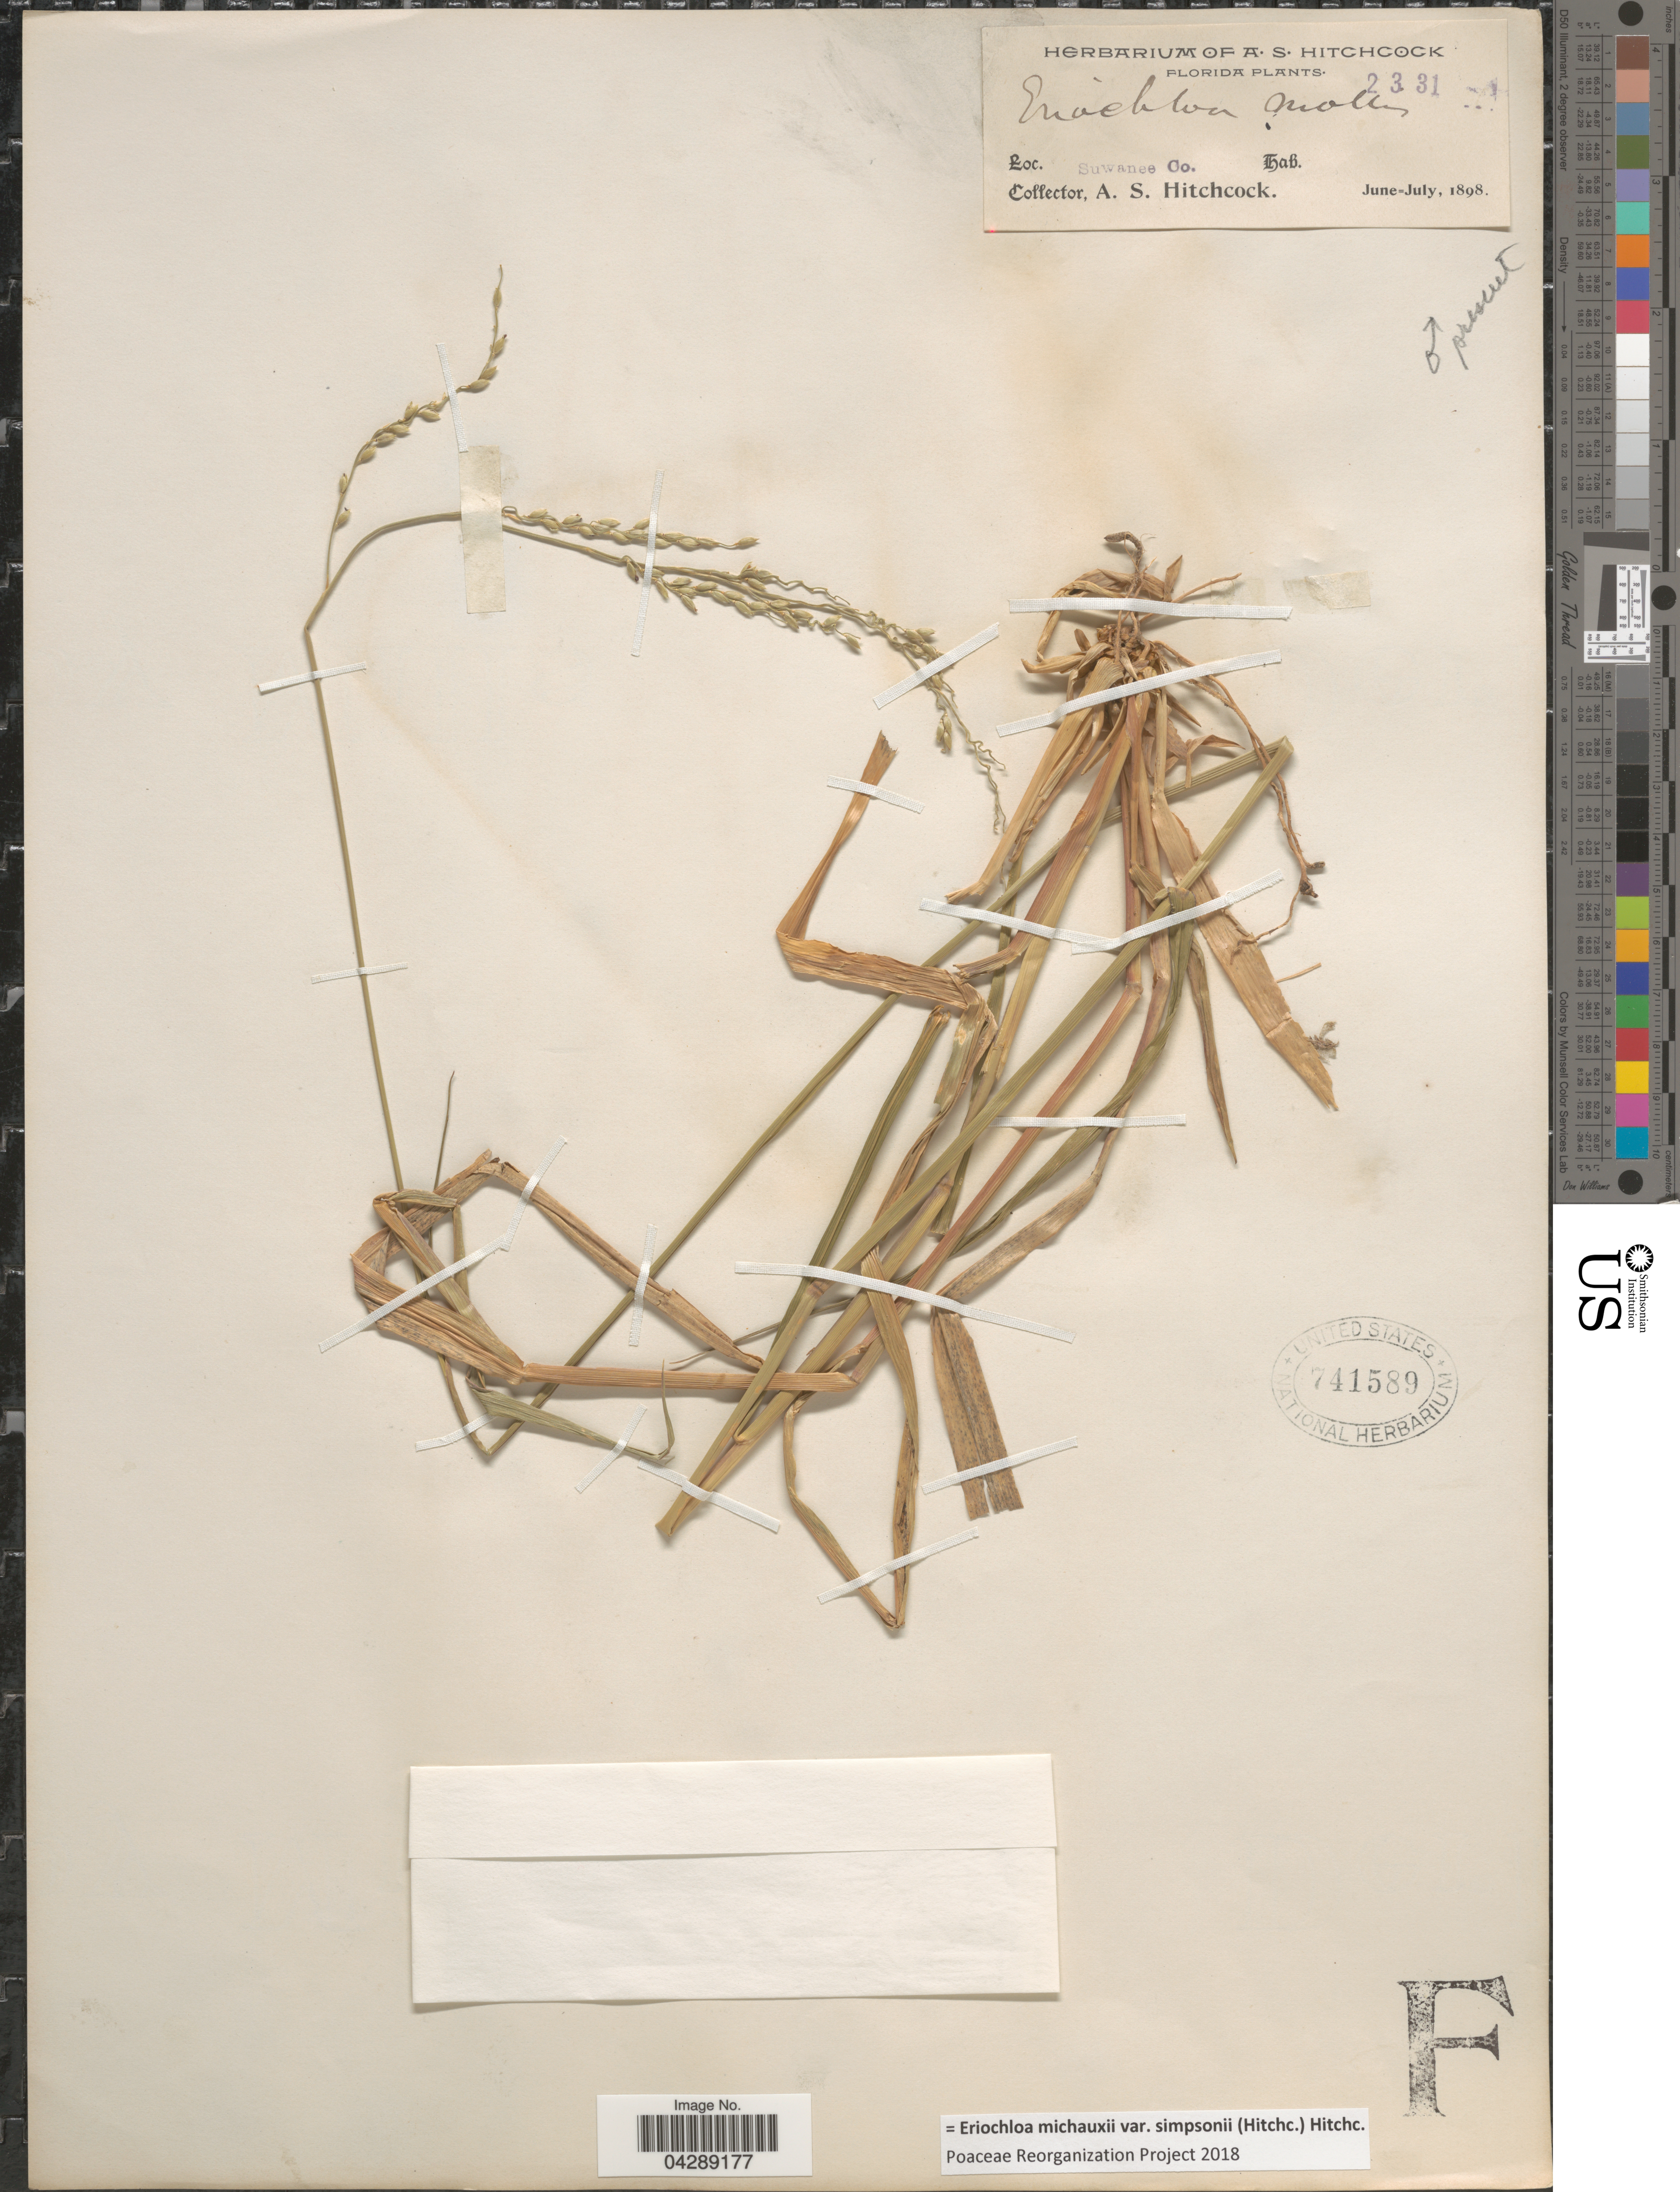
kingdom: Plantae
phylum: Tracheophyta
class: Liliopsida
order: Poales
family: Poaceae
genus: Eriochloa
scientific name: Eriochloa michauxii var. simpsonii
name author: Hitchc.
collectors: A. S. Hitchcock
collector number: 2331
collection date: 1898-06/1898-07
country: United States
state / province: Florida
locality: Suwanee Co.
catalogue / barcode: US 741589